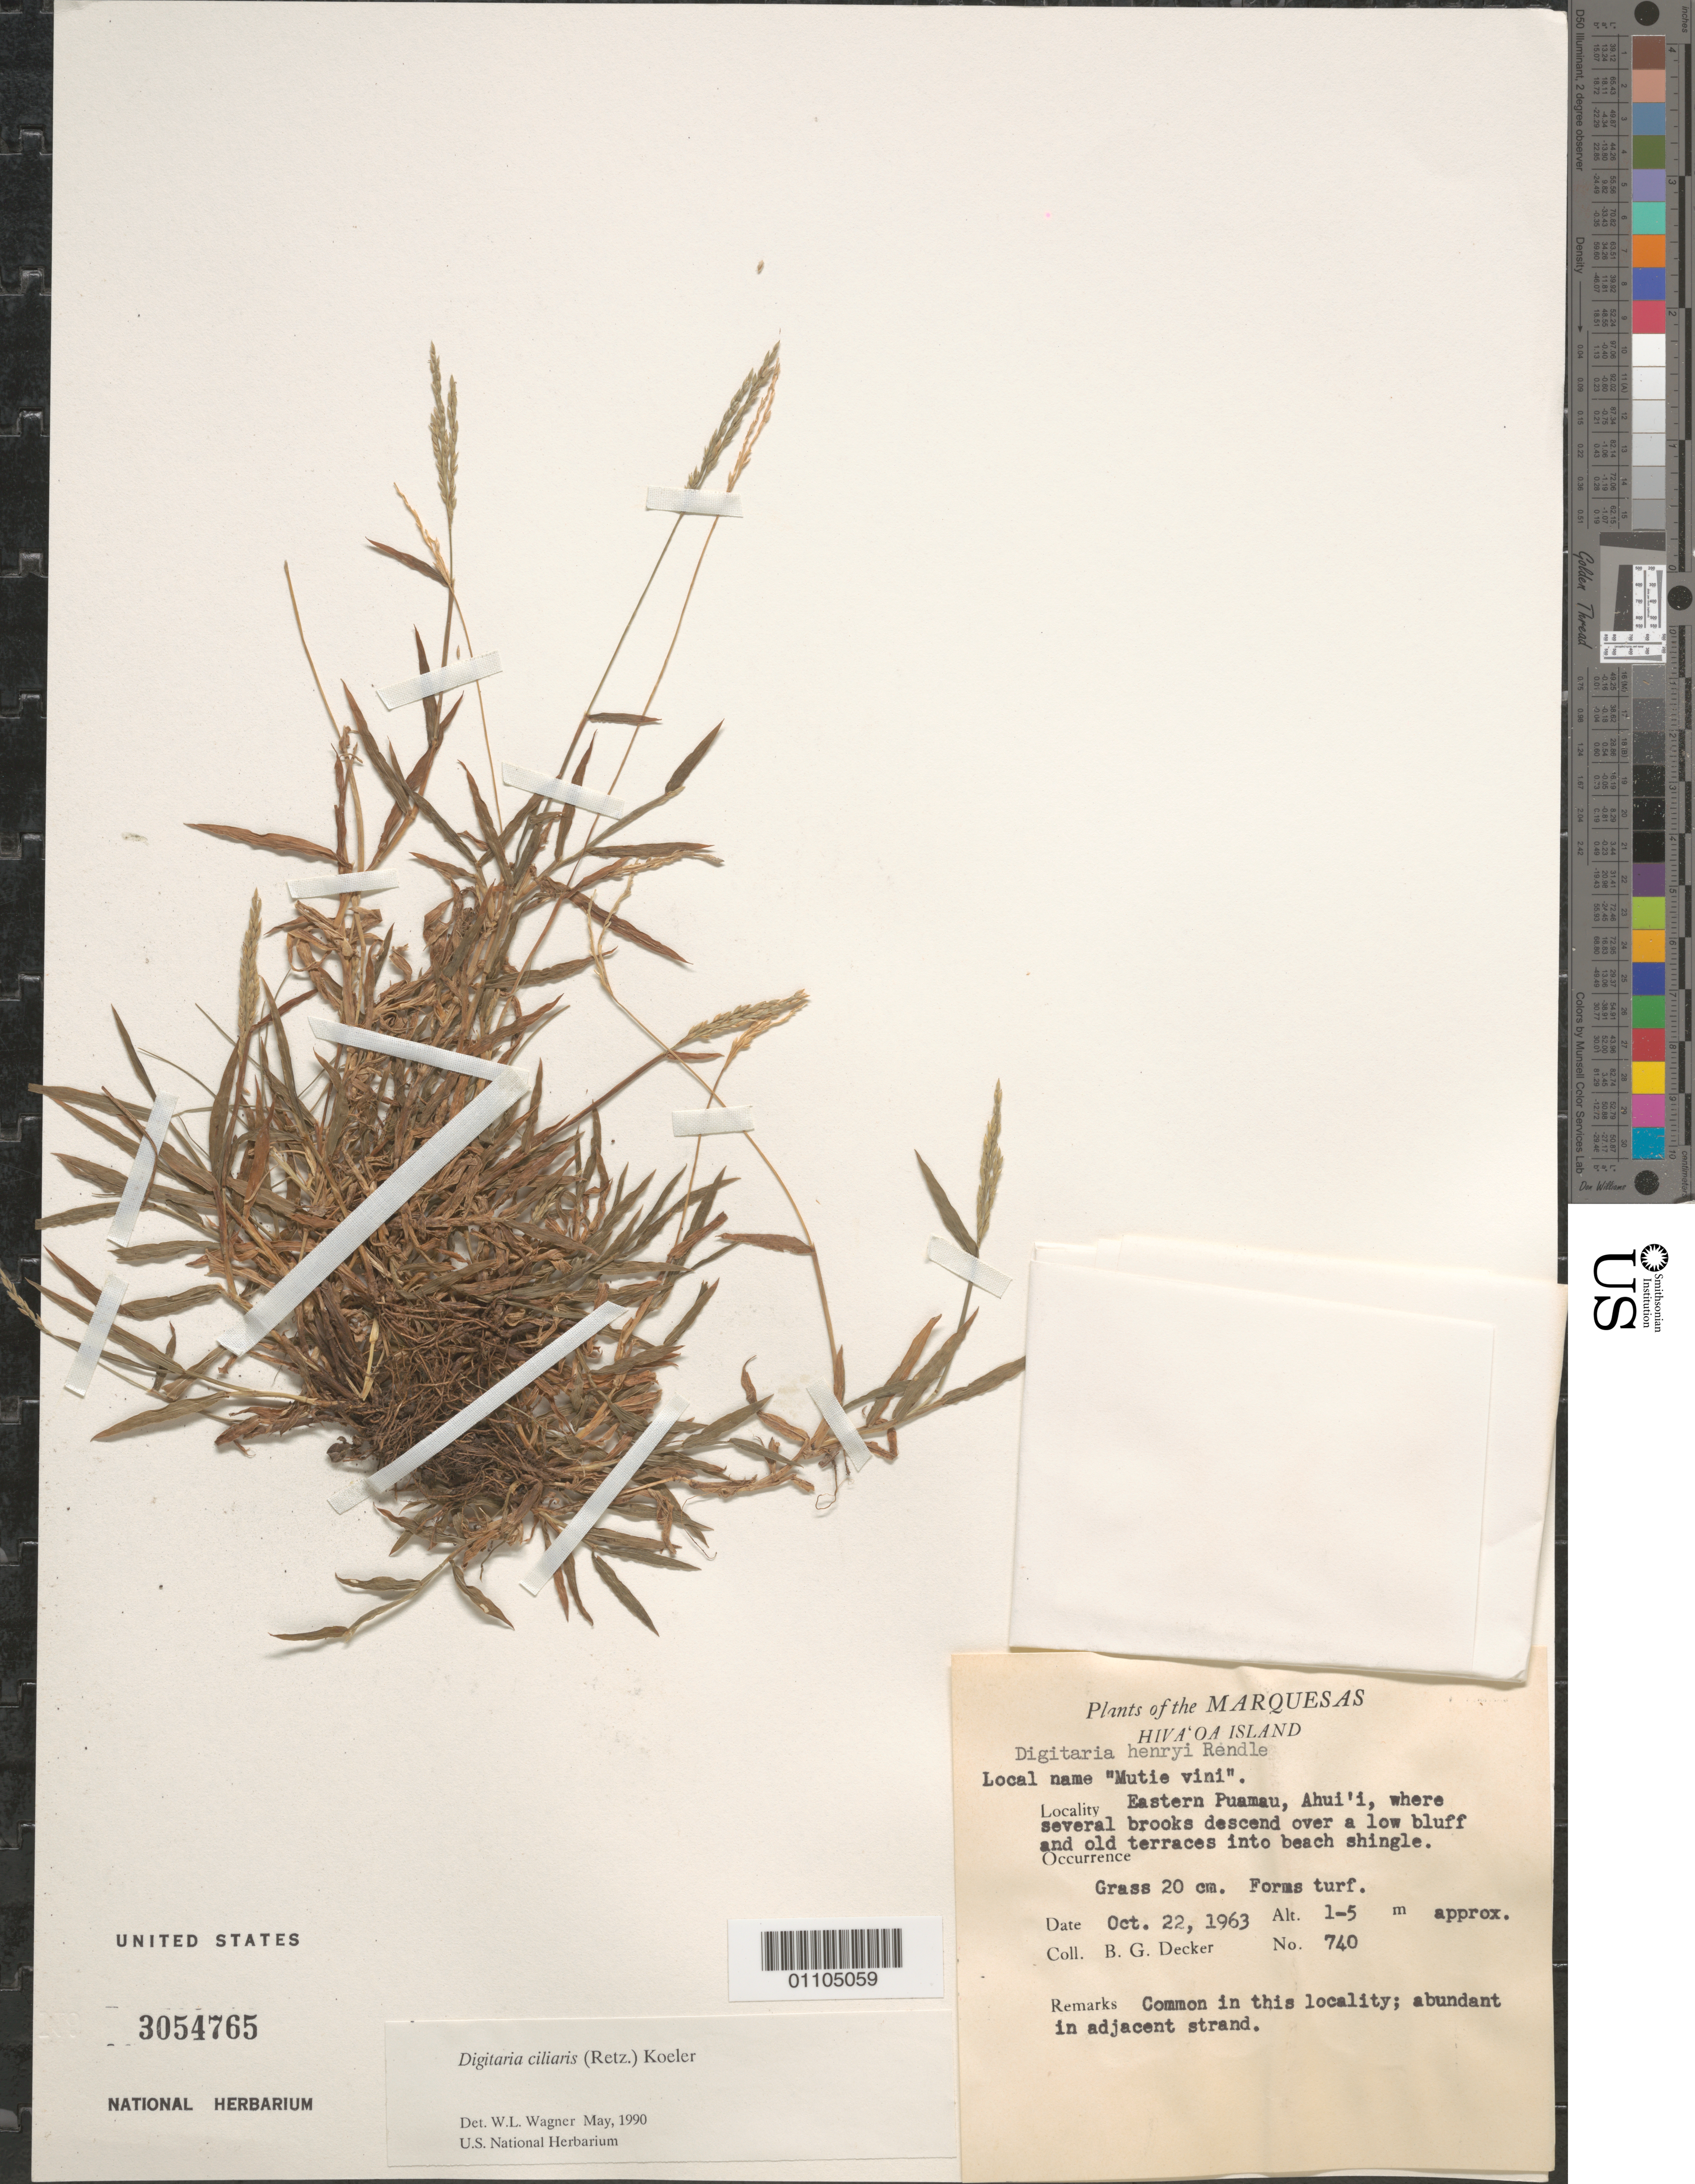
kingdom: Plantae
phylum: Tracheophyta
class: Liliopsida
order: Poales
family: Poaceae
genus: Digitaria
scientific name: Digitaria ciliaris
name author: (Retz.) Koeler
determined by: Wagner, W. L., (BOT), Smithsonian Institution - National Museum of Natural History (UNITED STATES)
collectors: B. G. Decker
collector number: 740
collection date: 1963-10-22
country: French Polynesia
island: Hiva Oa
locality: E Puamau, Ahui'i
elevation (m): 1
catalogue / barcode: US 3054765